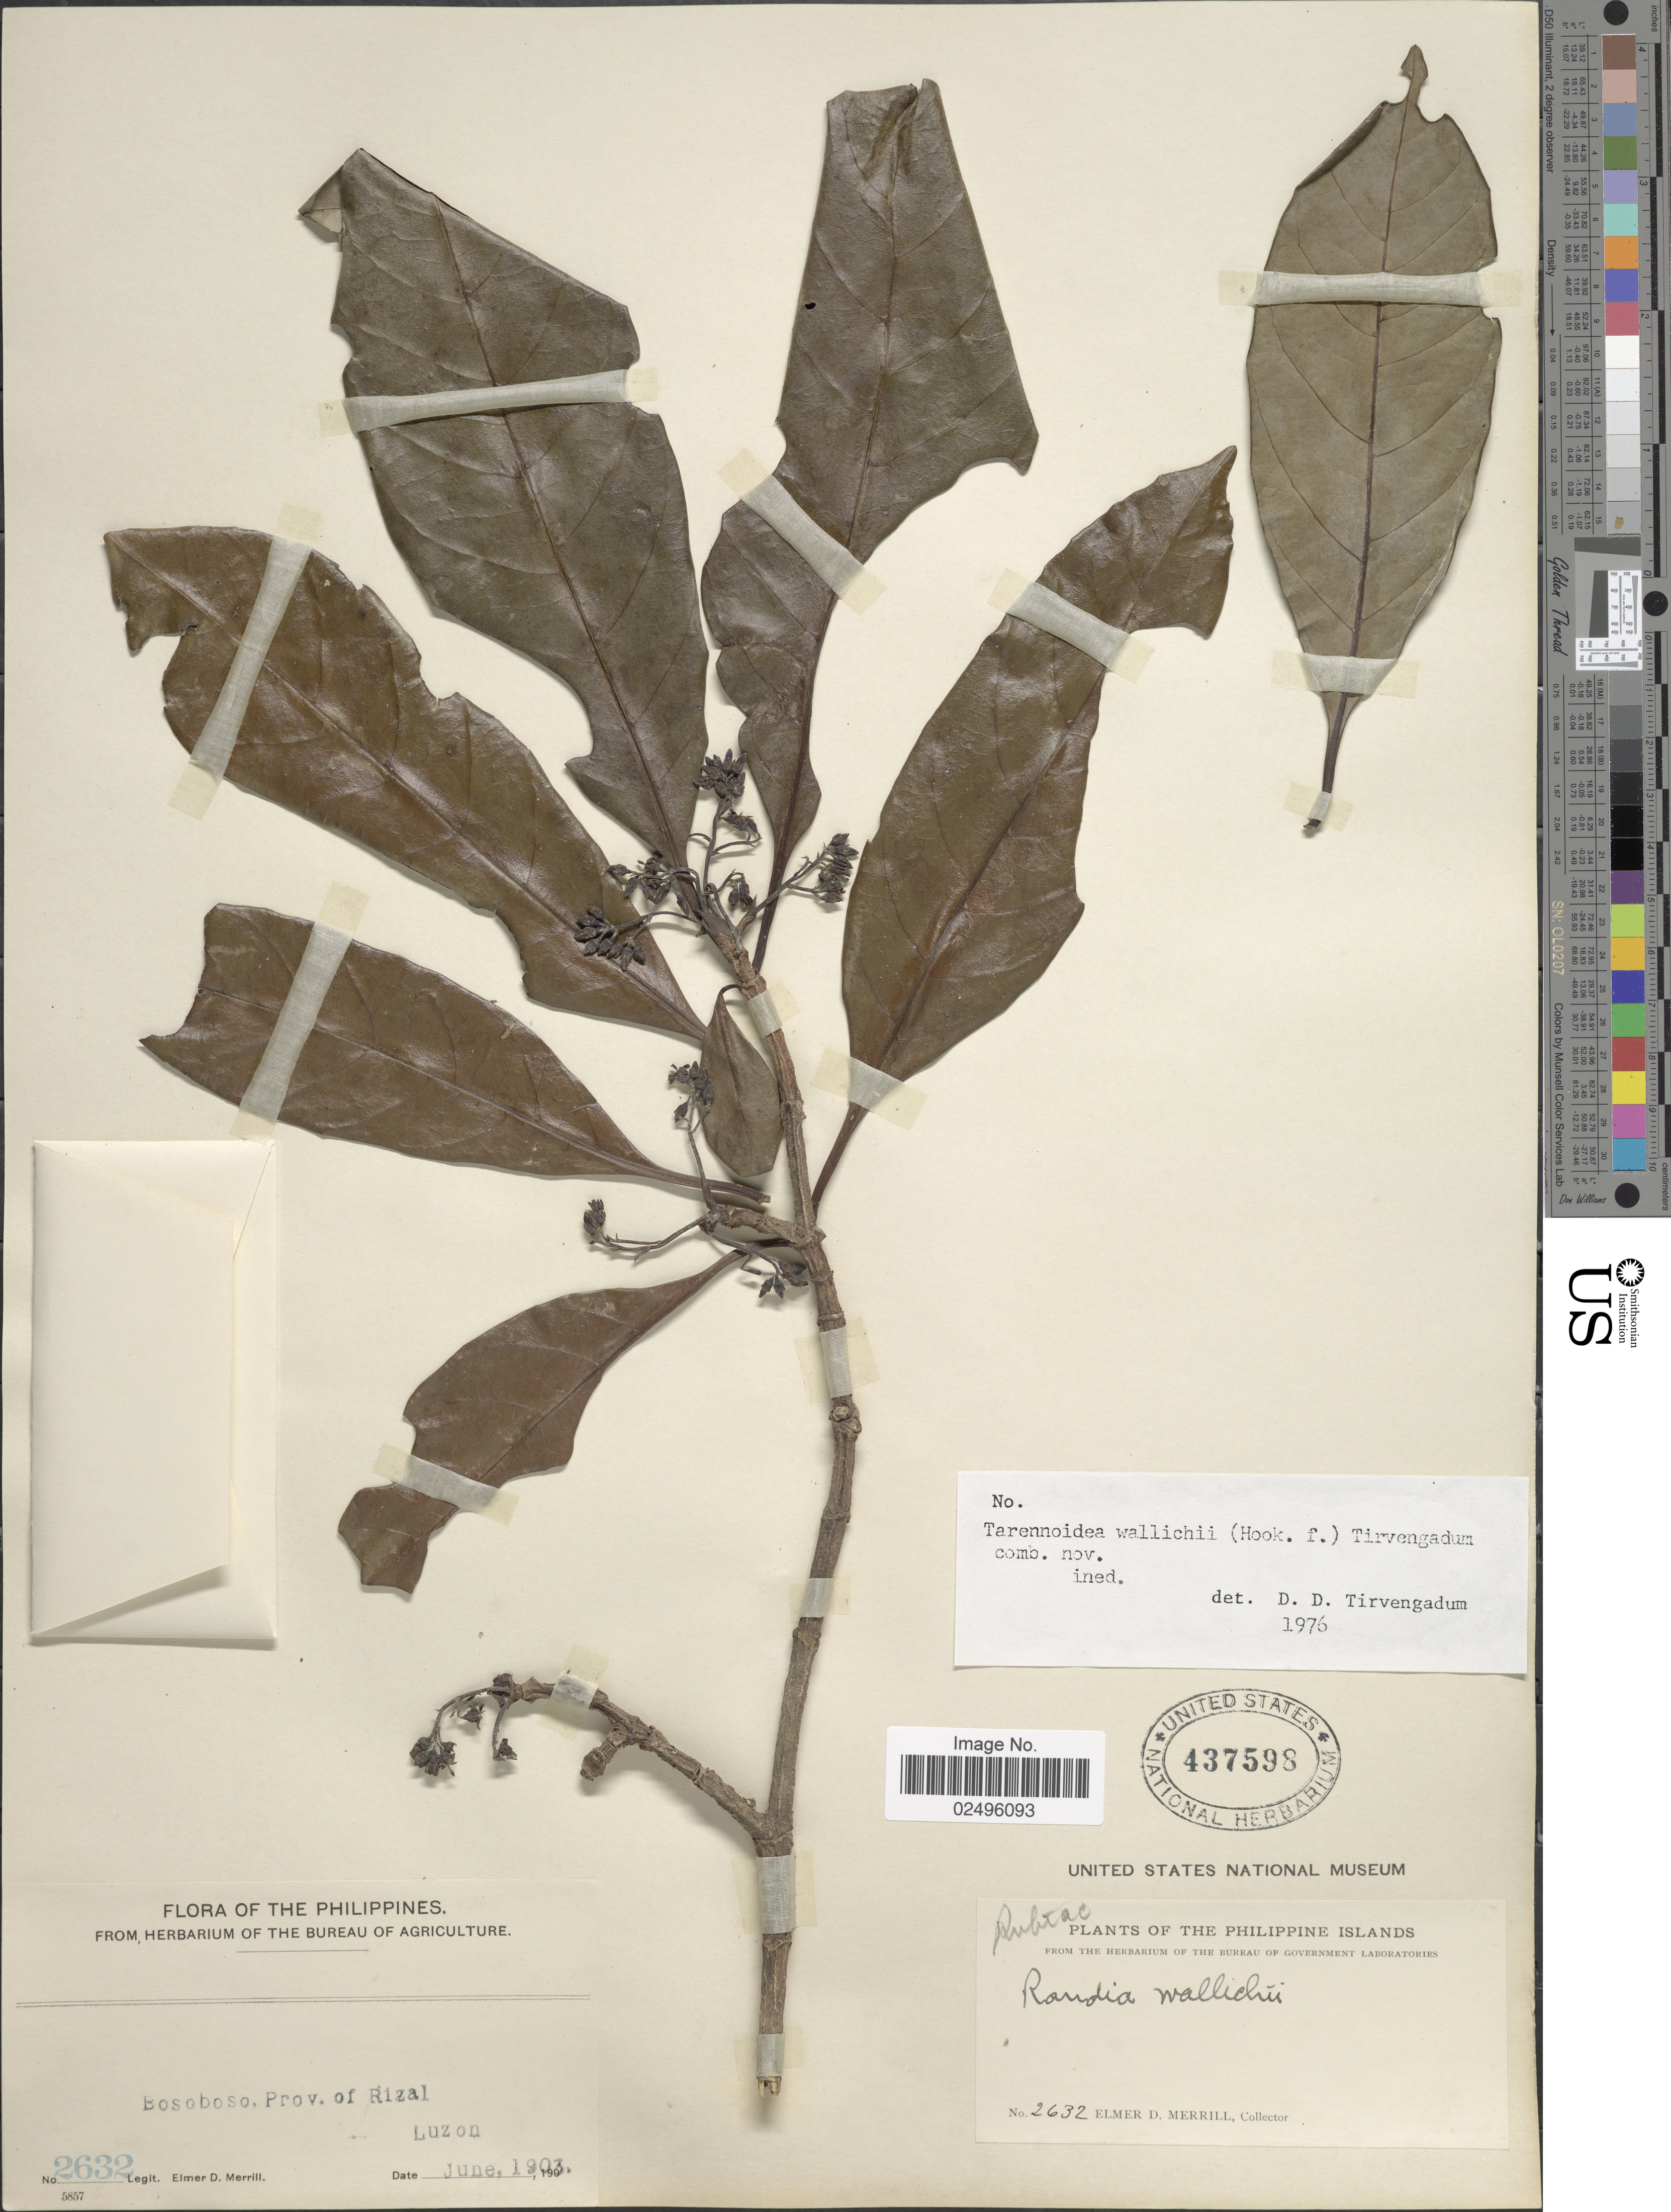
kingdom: Plantae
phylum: Tracheophyta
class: Magnoliopsida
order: Gentianales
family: Rubiaceae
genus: Tarennoidea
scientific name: Tarennoidea wallichii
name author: (Hook. f.) Tirveng. & Sastre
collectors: E. D. Merrill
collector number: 2632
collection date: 1903-06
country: Philippines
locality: The Philippine Islands, Bosoboso, Prov. Rizal, Luzon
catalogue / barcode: US 437598